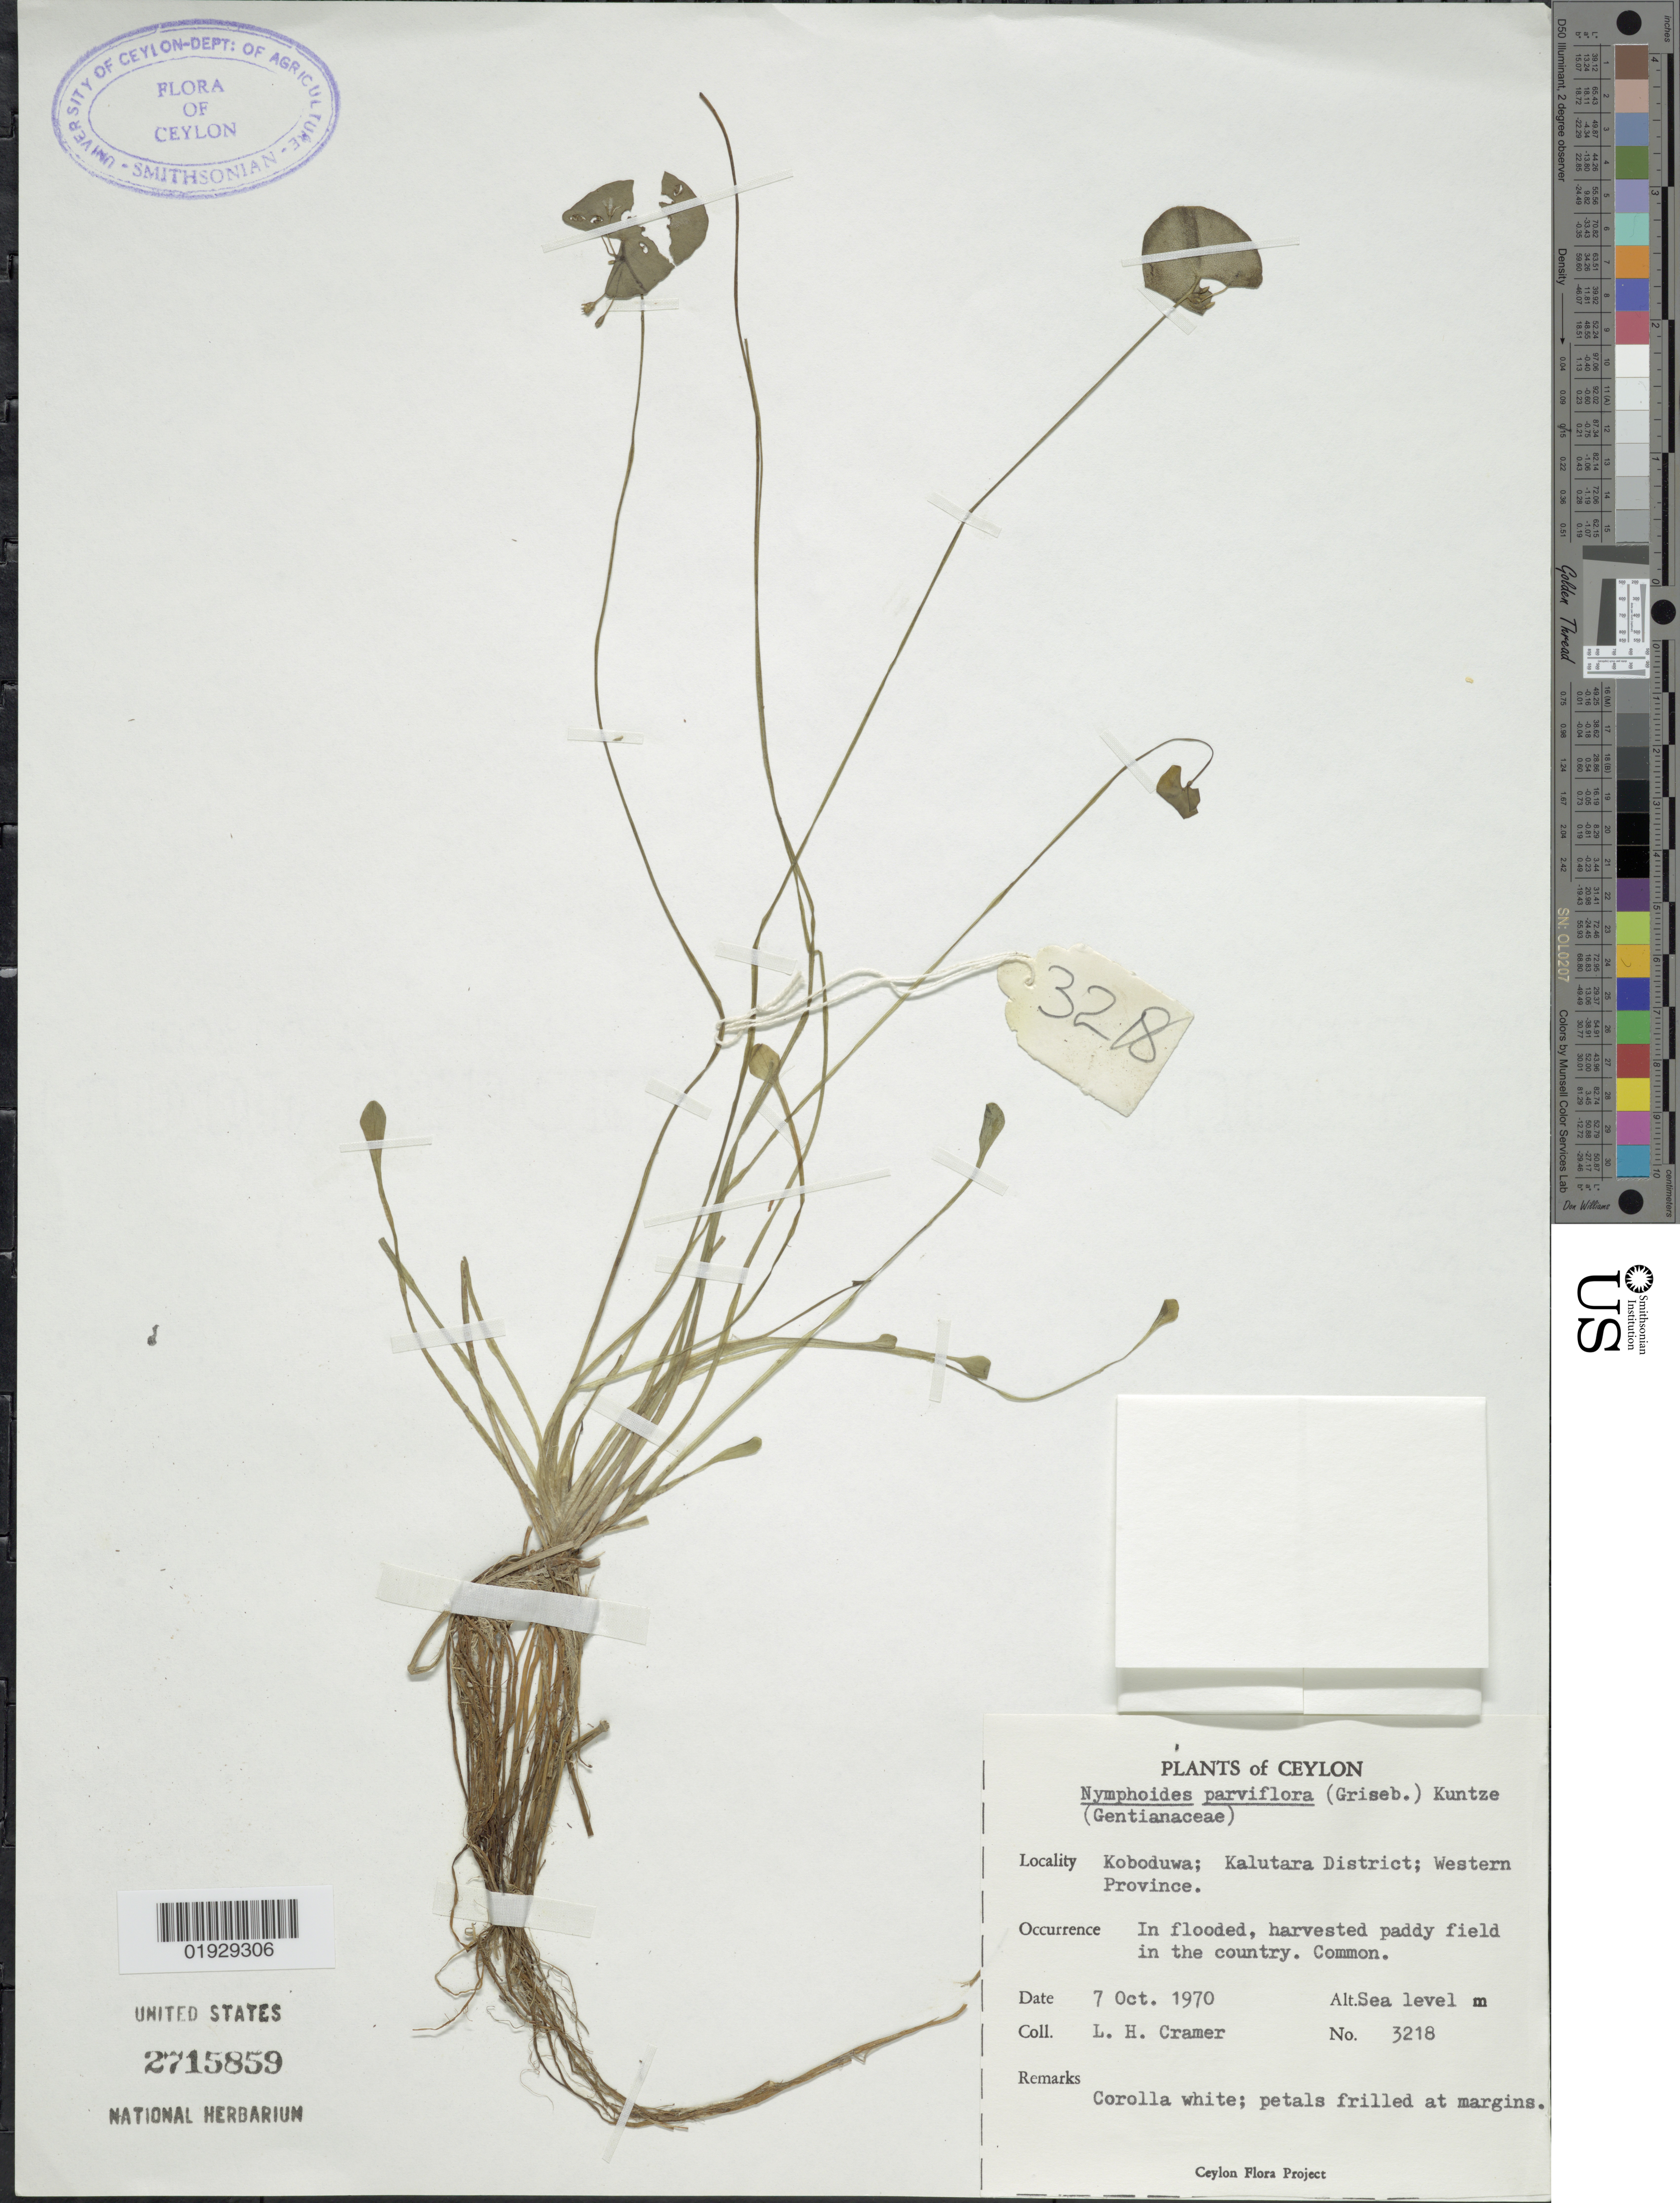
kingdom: Plantae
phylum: Tracheophyta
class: Magnoliopsida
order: Asterales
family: Menyanthaceae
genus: Nymphoides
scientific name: Nymphoides parviflora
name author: (G. Don in Wall.) Tippery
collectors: L. H. Cramer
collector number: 3218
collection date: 1970-10-07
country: Sri Lanka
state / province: Western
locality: Ceylon. Koboduwa; Kalutara District; Western Province.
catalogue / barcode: US 2715859